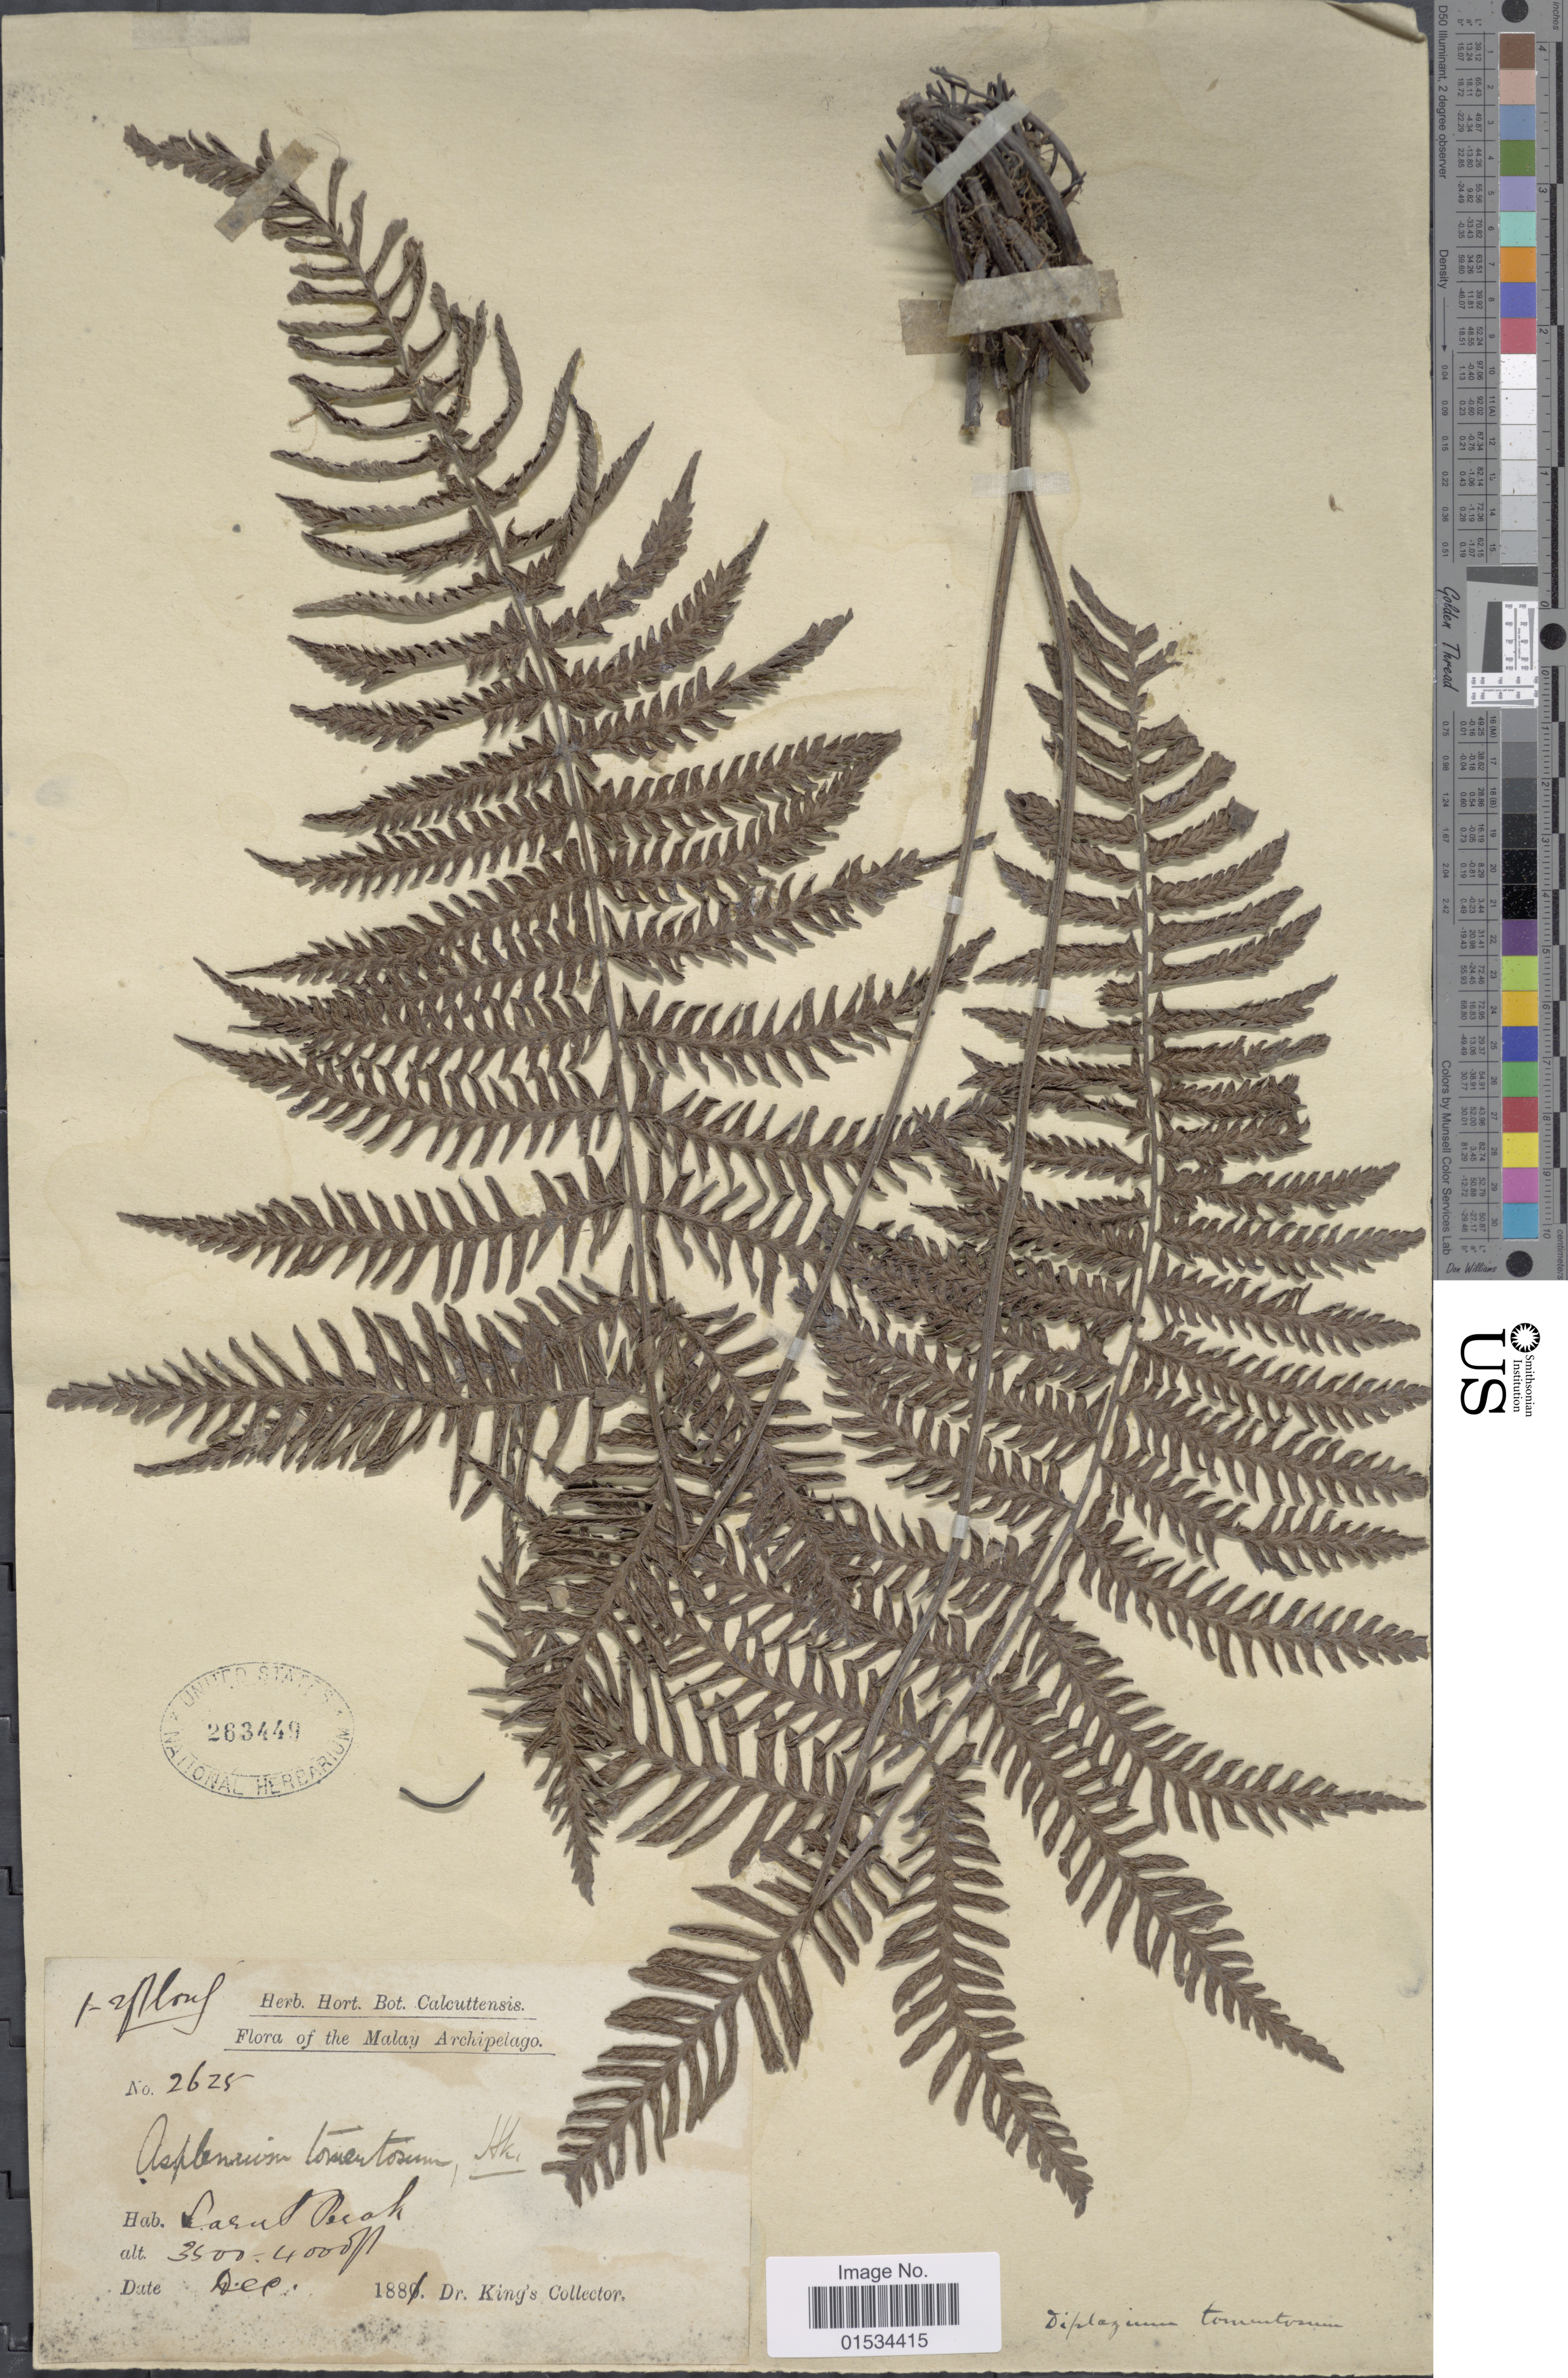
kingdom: Plantae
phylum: Tracheophyta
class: Polypodiopsida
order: Polypodiales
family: Athyriaceae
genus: Diplazium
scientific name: Diplazium tomentosum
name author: Blume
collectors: G. King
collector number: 2625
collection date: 1881-09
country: Malaysia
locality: Laruh Peroh [interpreted]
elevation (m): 1067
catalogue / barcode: US 263449